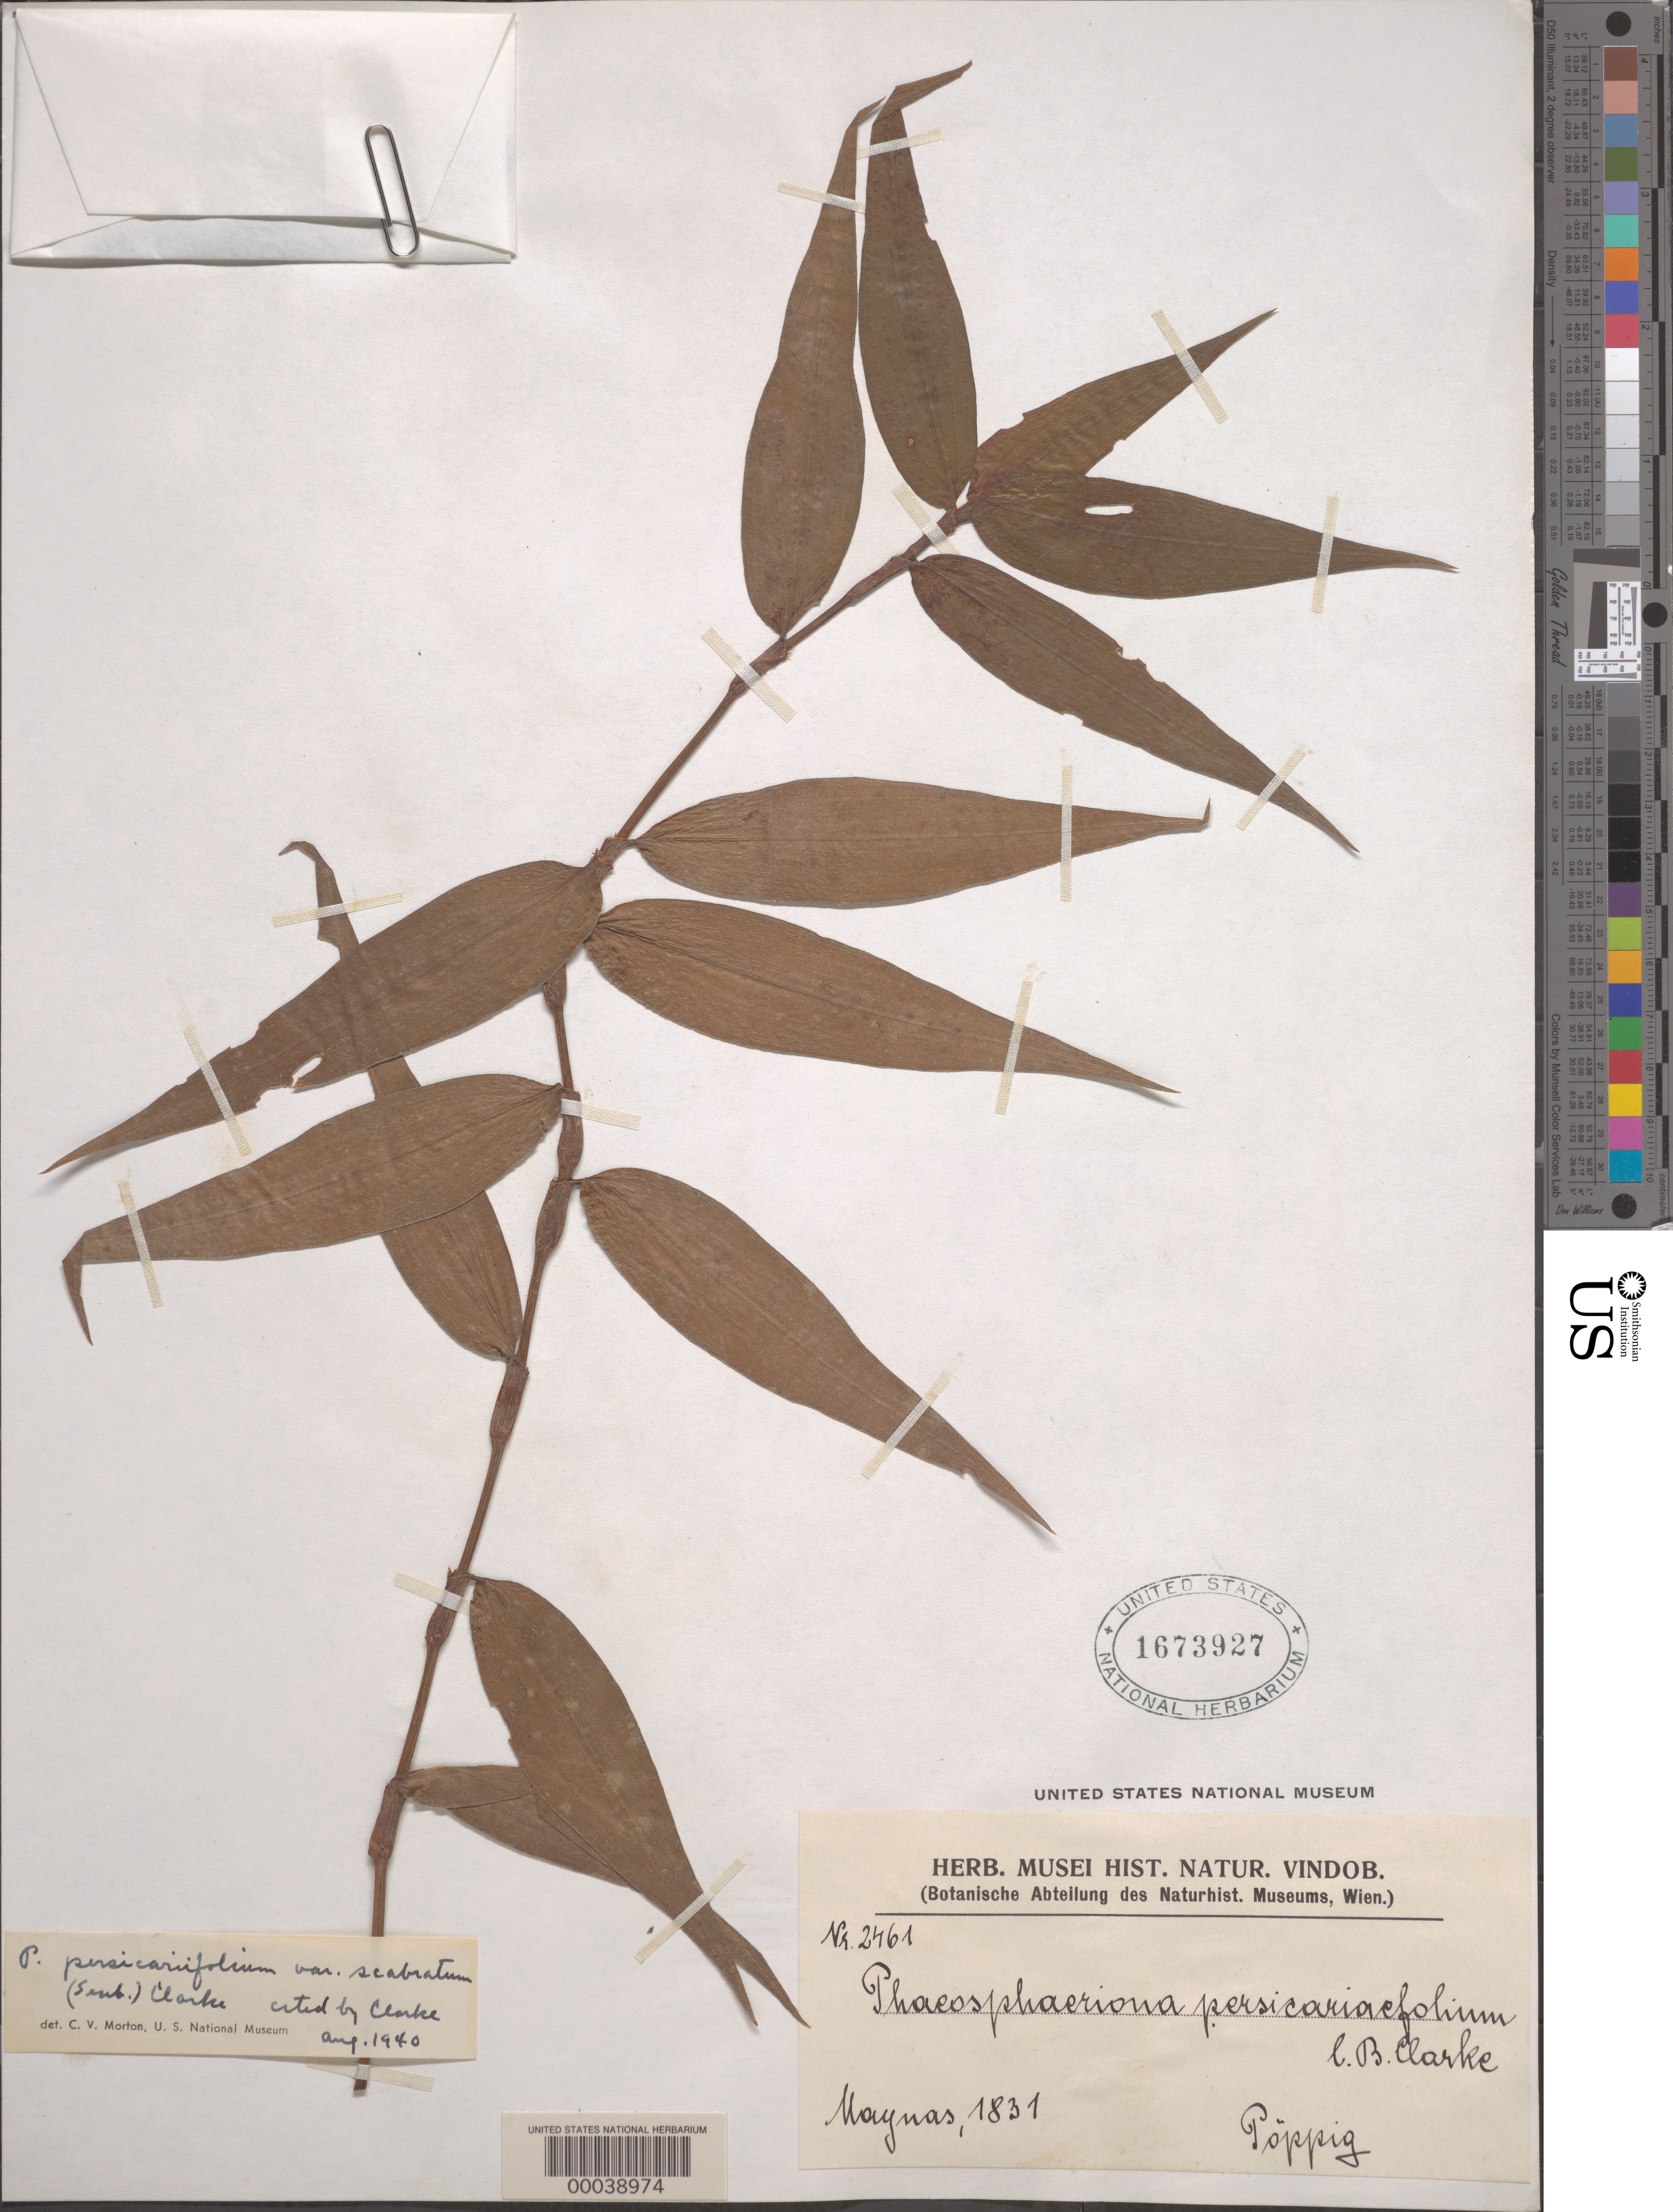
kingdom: Plantae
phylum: Tracheophyta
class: Liliopsida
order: Commelinales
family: Commelinaceae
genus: Commelina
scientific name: Commelina rufipes var. glabrata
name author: (D.R. Hunt) Faden & D.R. Hunt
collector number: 2461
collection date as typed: May 1831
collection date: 1831-05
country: Germany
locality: Gorgenthal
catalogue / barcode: US 1673927